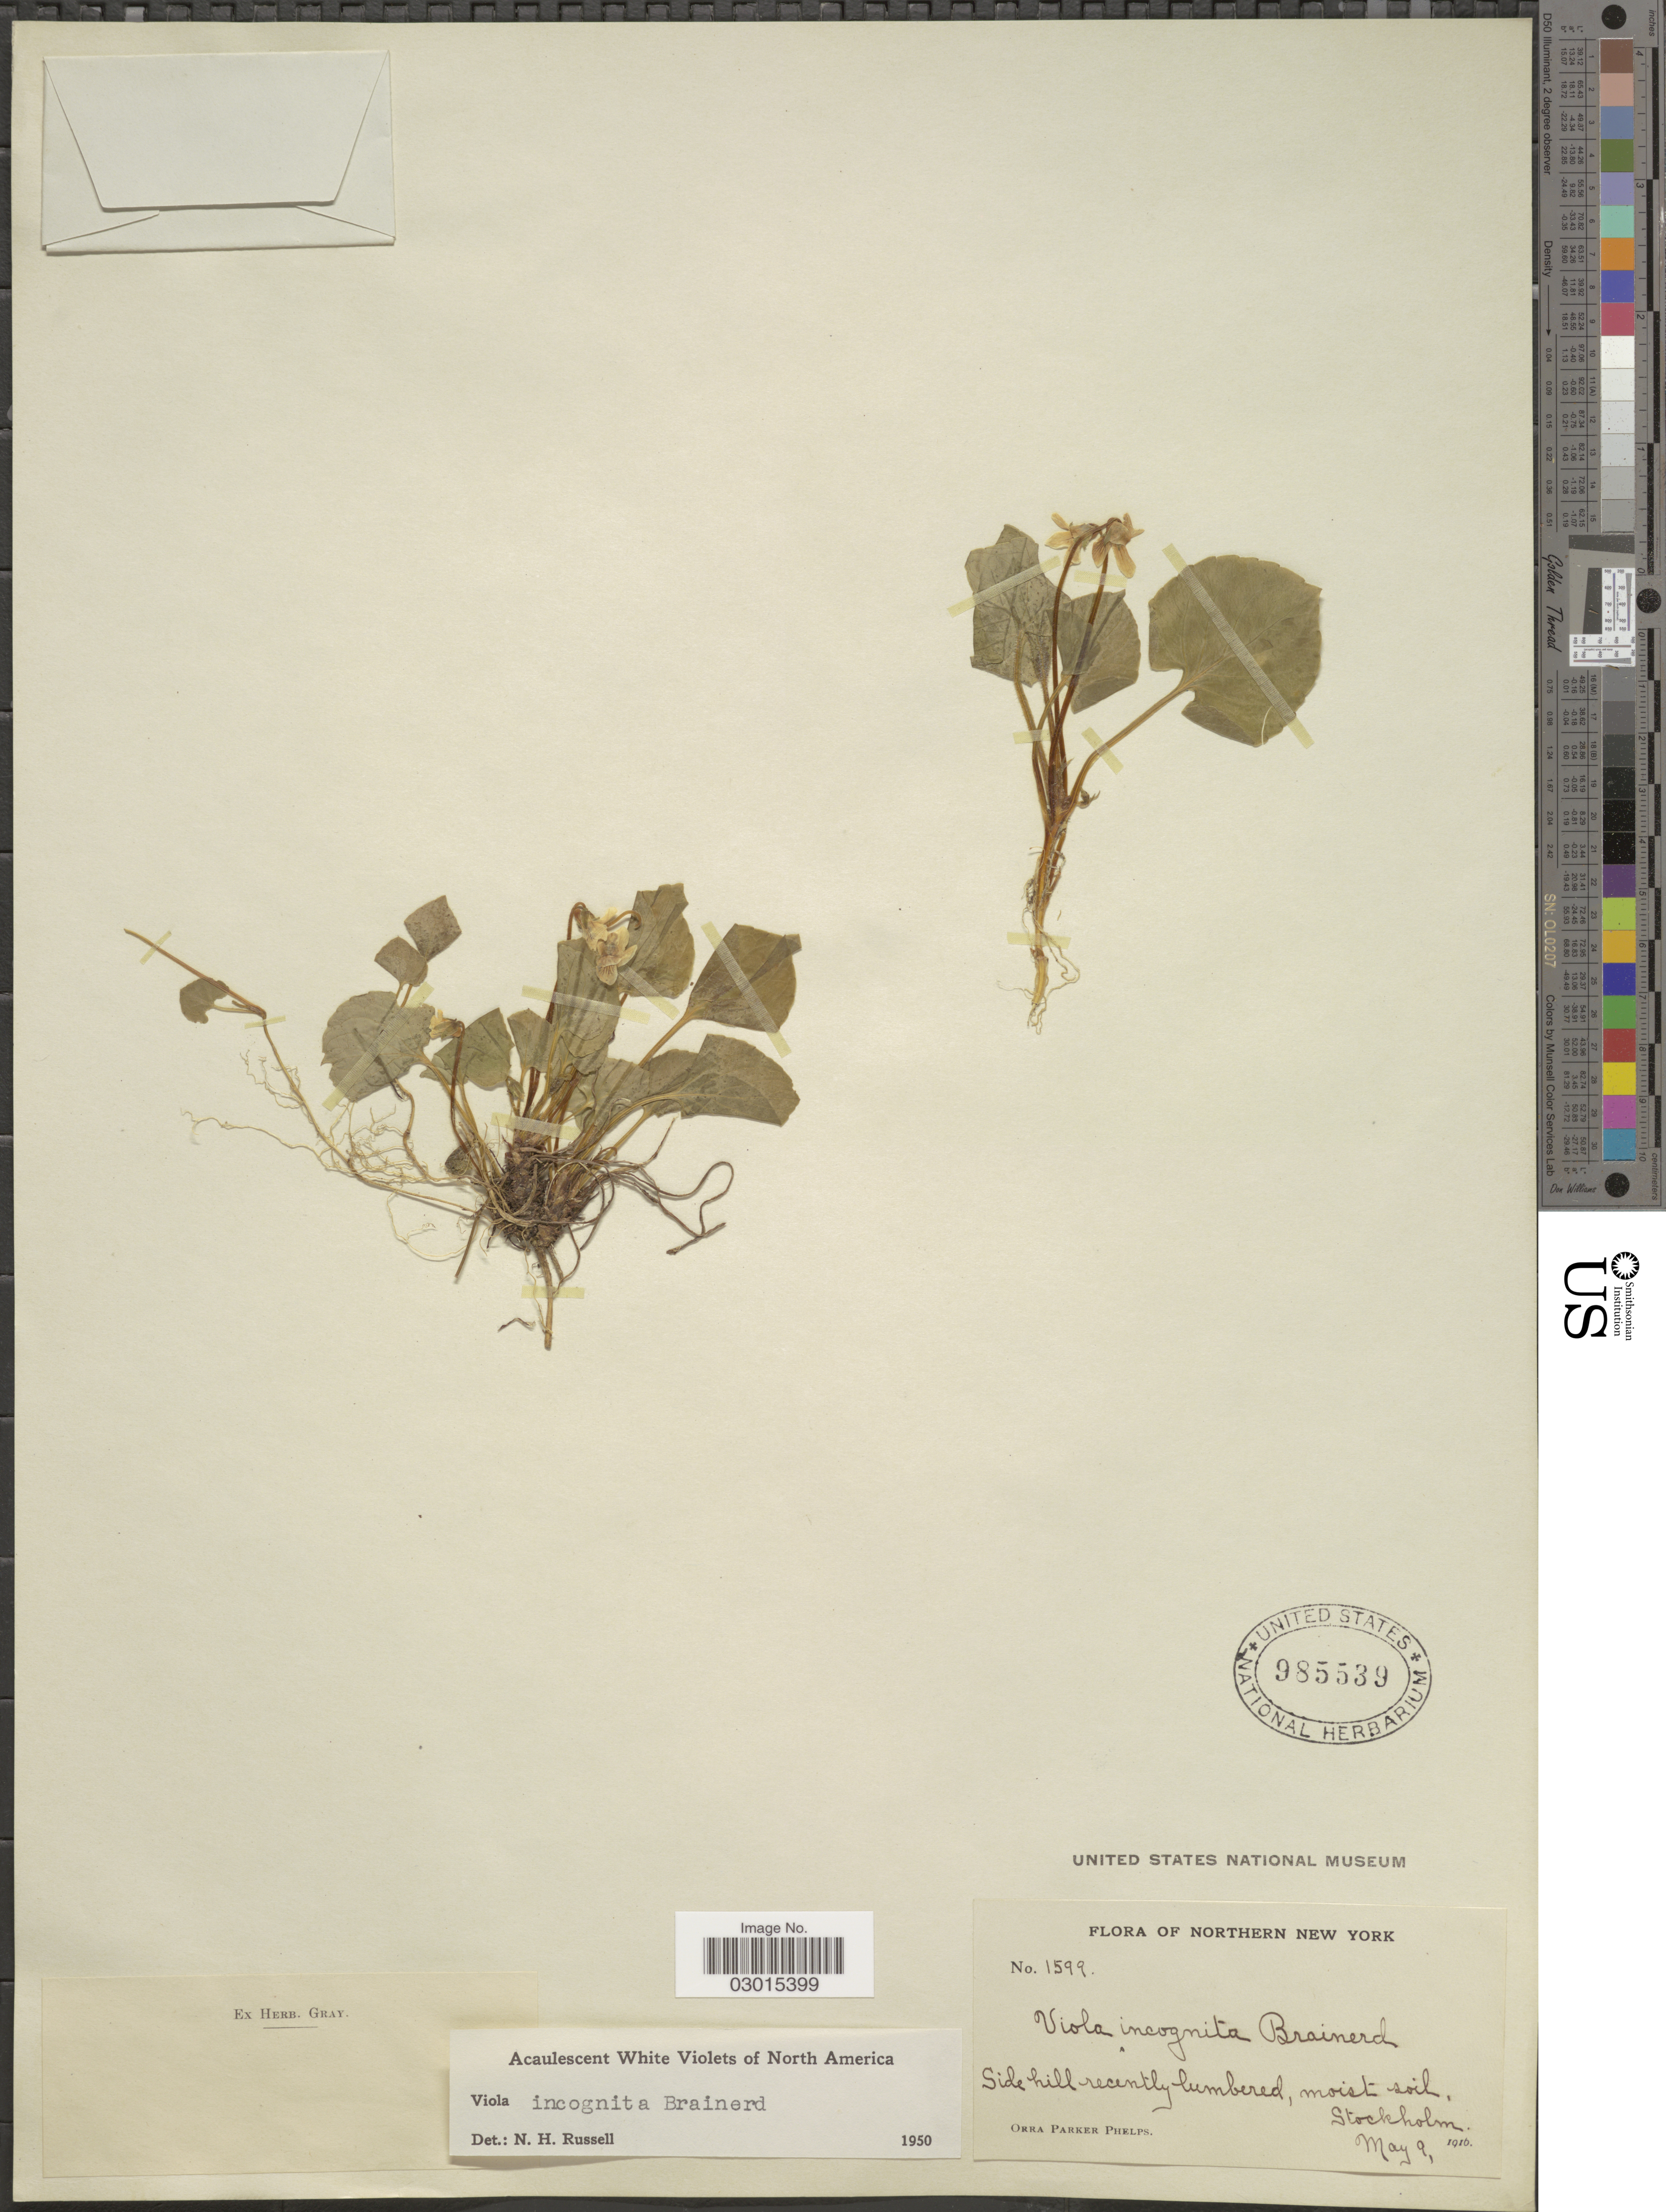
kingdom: Plantae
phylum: Tracheophyta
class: Magnoliopsida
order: Malpighiales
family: Violaceae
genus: Viola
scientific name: Viola incognita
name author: Brainerd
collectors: O. P. Phelps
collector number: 1599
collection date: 1916-05-09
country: United States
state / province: New York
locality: Northern New York. Stockholm.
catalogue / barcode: US 985539